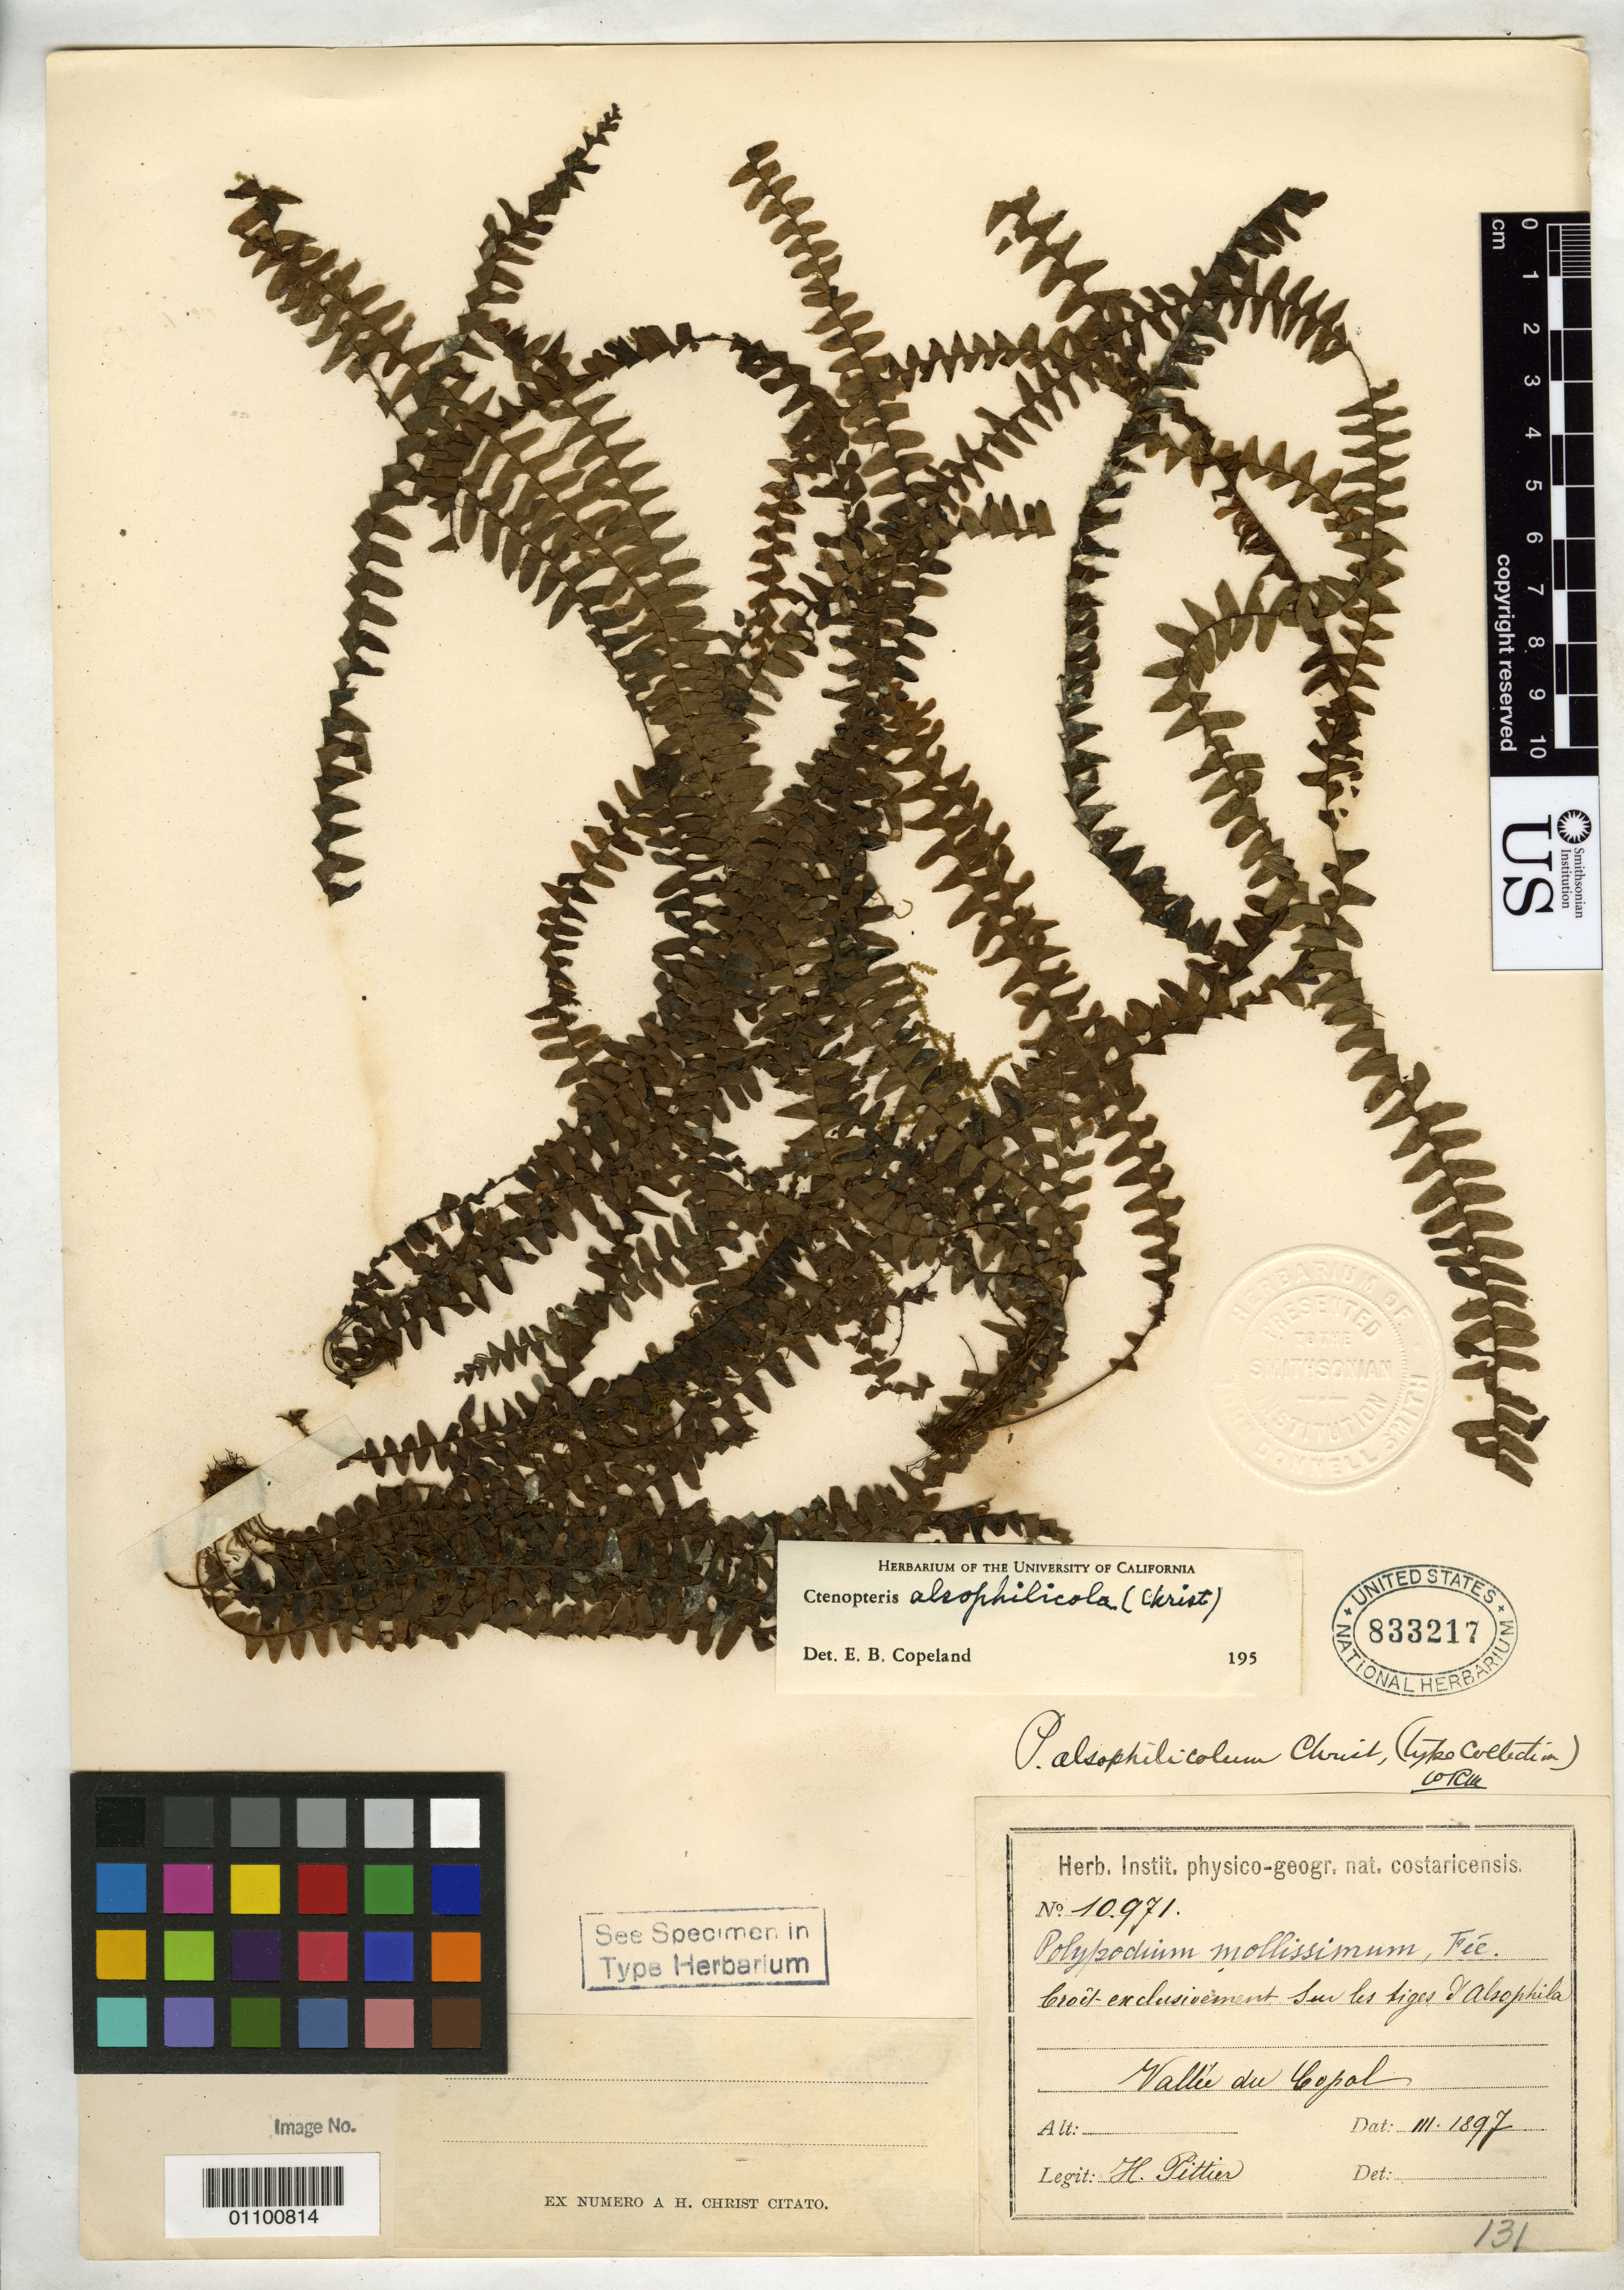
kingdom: Plantae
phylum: Tracheophyta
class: Polypodiopsida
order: Polypodiales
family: Polypodiaceae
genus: Polypodium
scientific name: Polypodium alsophilicola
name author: Christ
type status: Type Collection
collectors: H. F. Pittier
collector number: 10971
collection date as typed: Mar 1897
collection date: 1897-03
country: Costa Rica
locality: Vallee du Copal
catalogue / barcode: US 833217